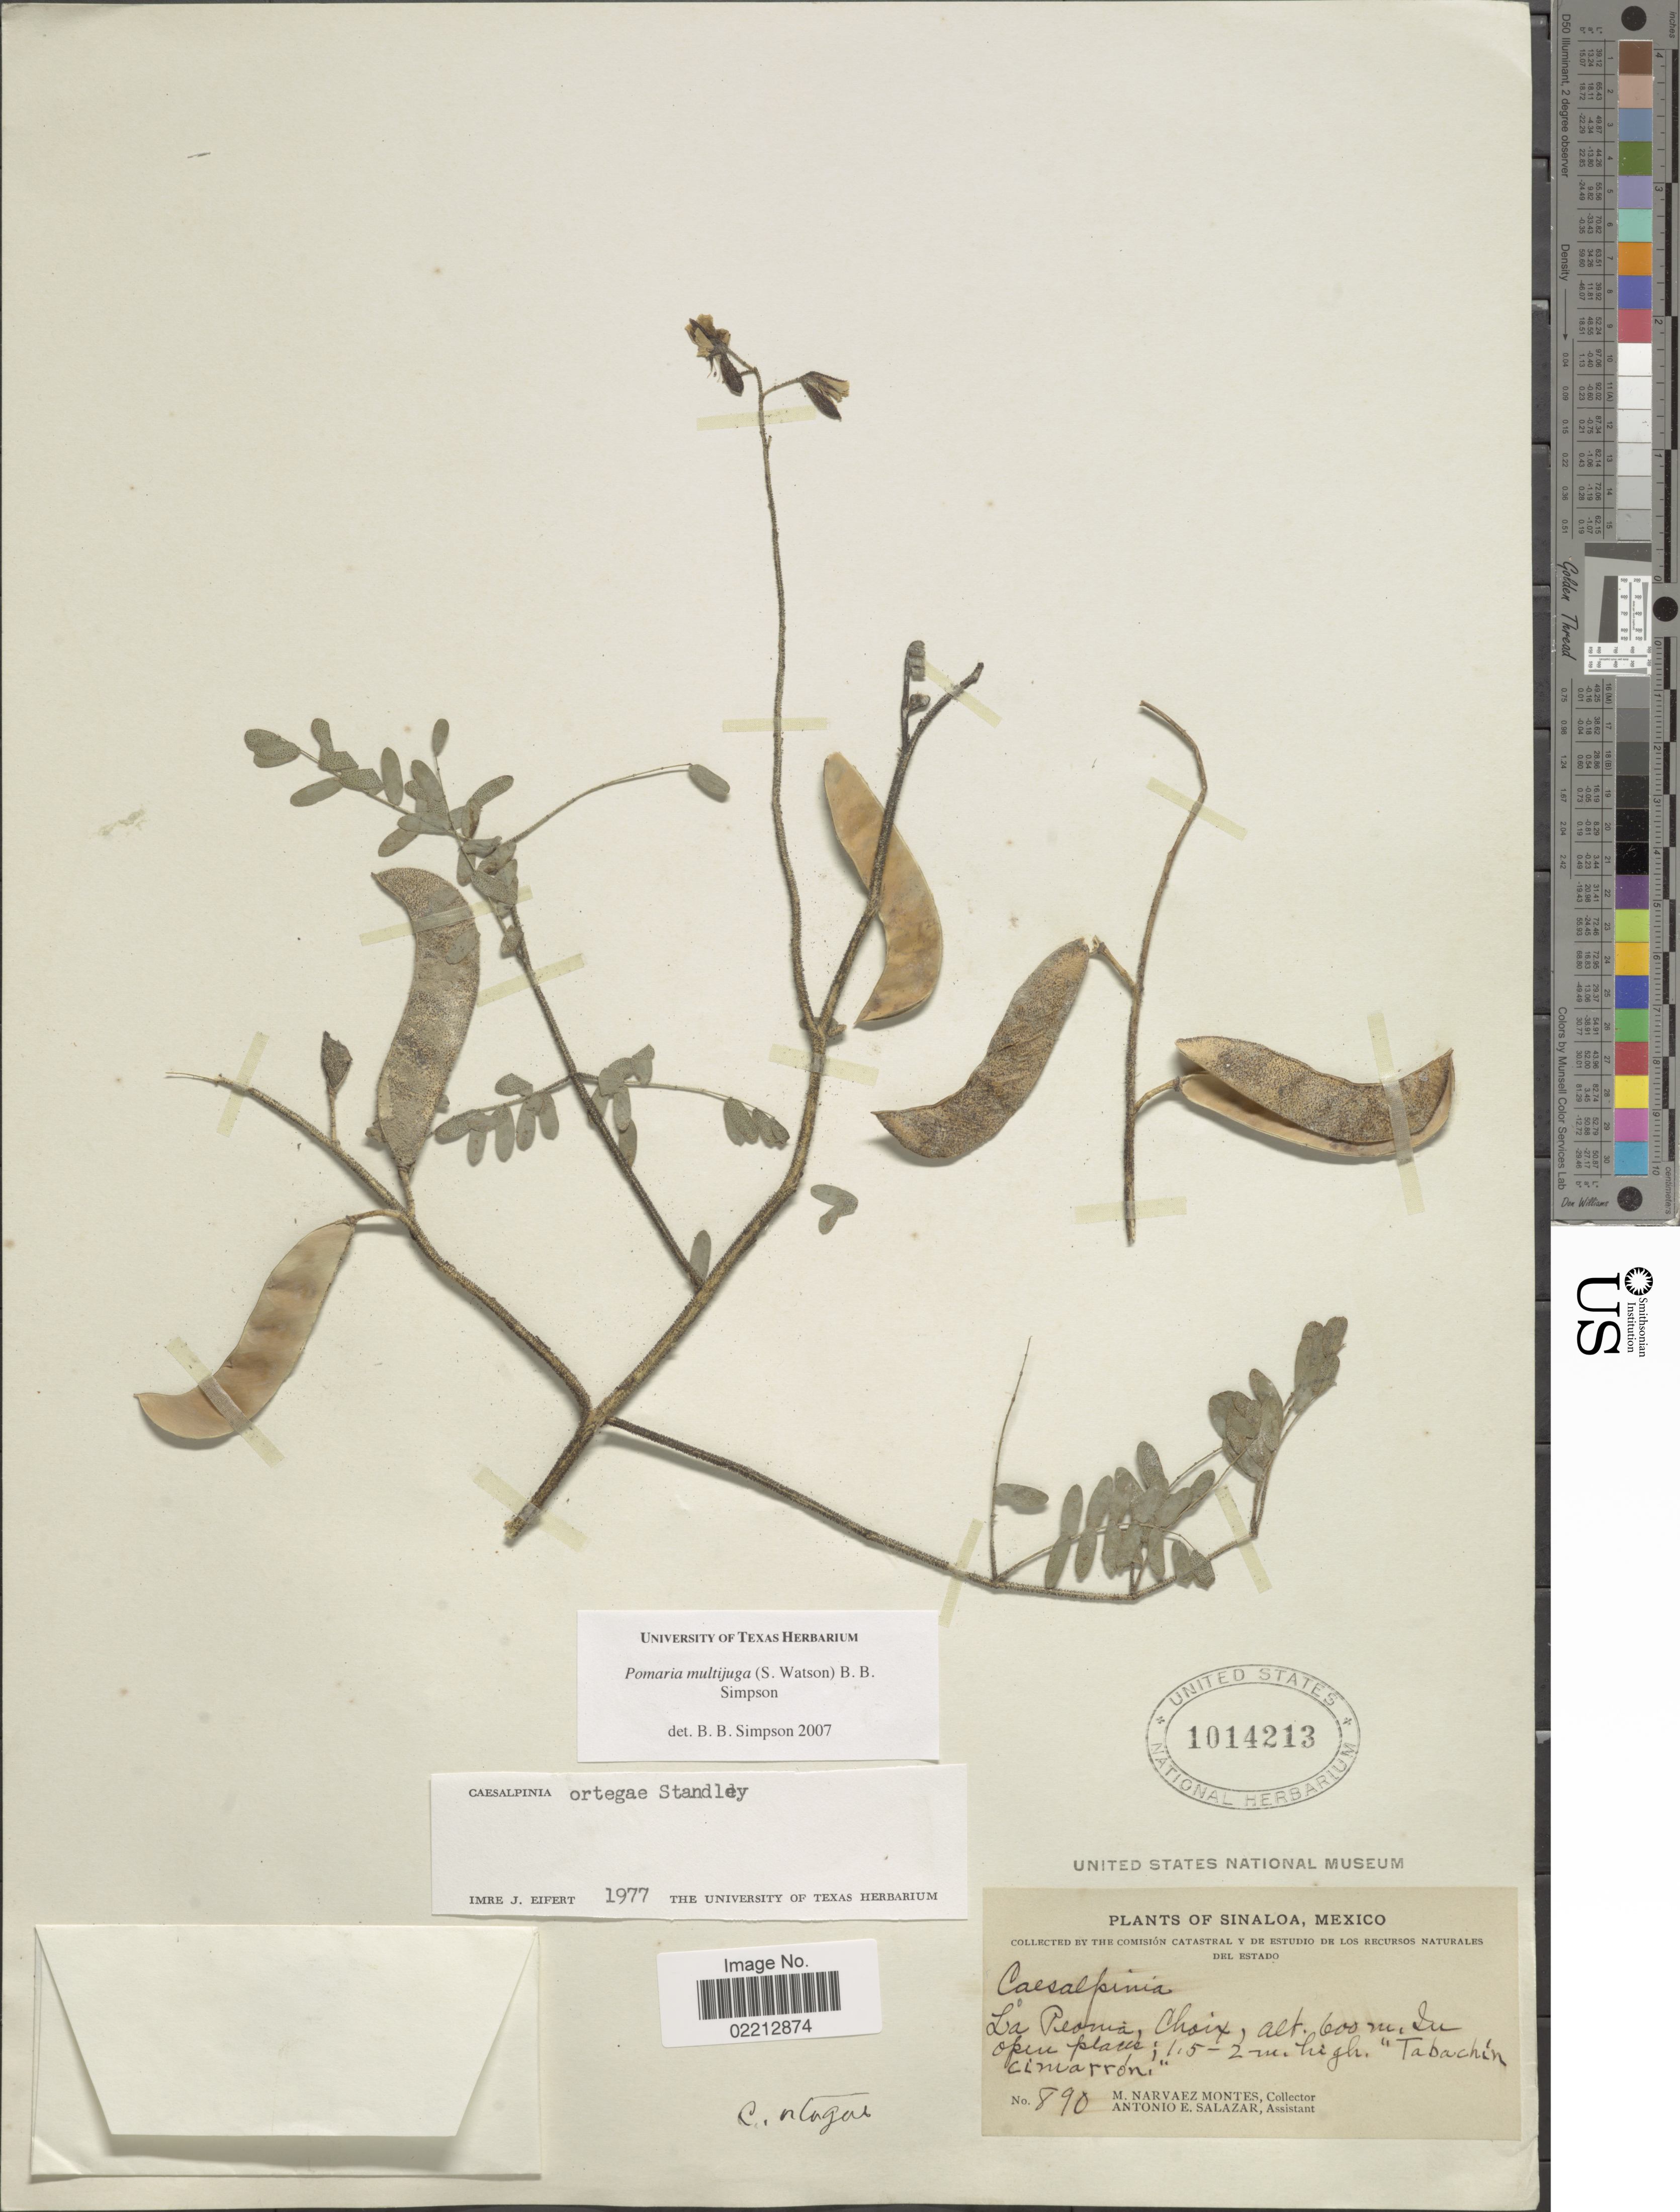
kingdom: Plantae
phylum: Tracheophyta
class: Magnoliopsida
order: Fabales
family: Fabaceae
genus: Pomaria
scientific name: Pomaria multijuga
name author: (S. Watson) B.B. Simpson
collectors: M. Navarez Montes & A. E. Salazar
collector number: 890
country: Mexico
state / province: Sinaloa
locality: La Peona, Choix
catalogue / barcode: US 1014213